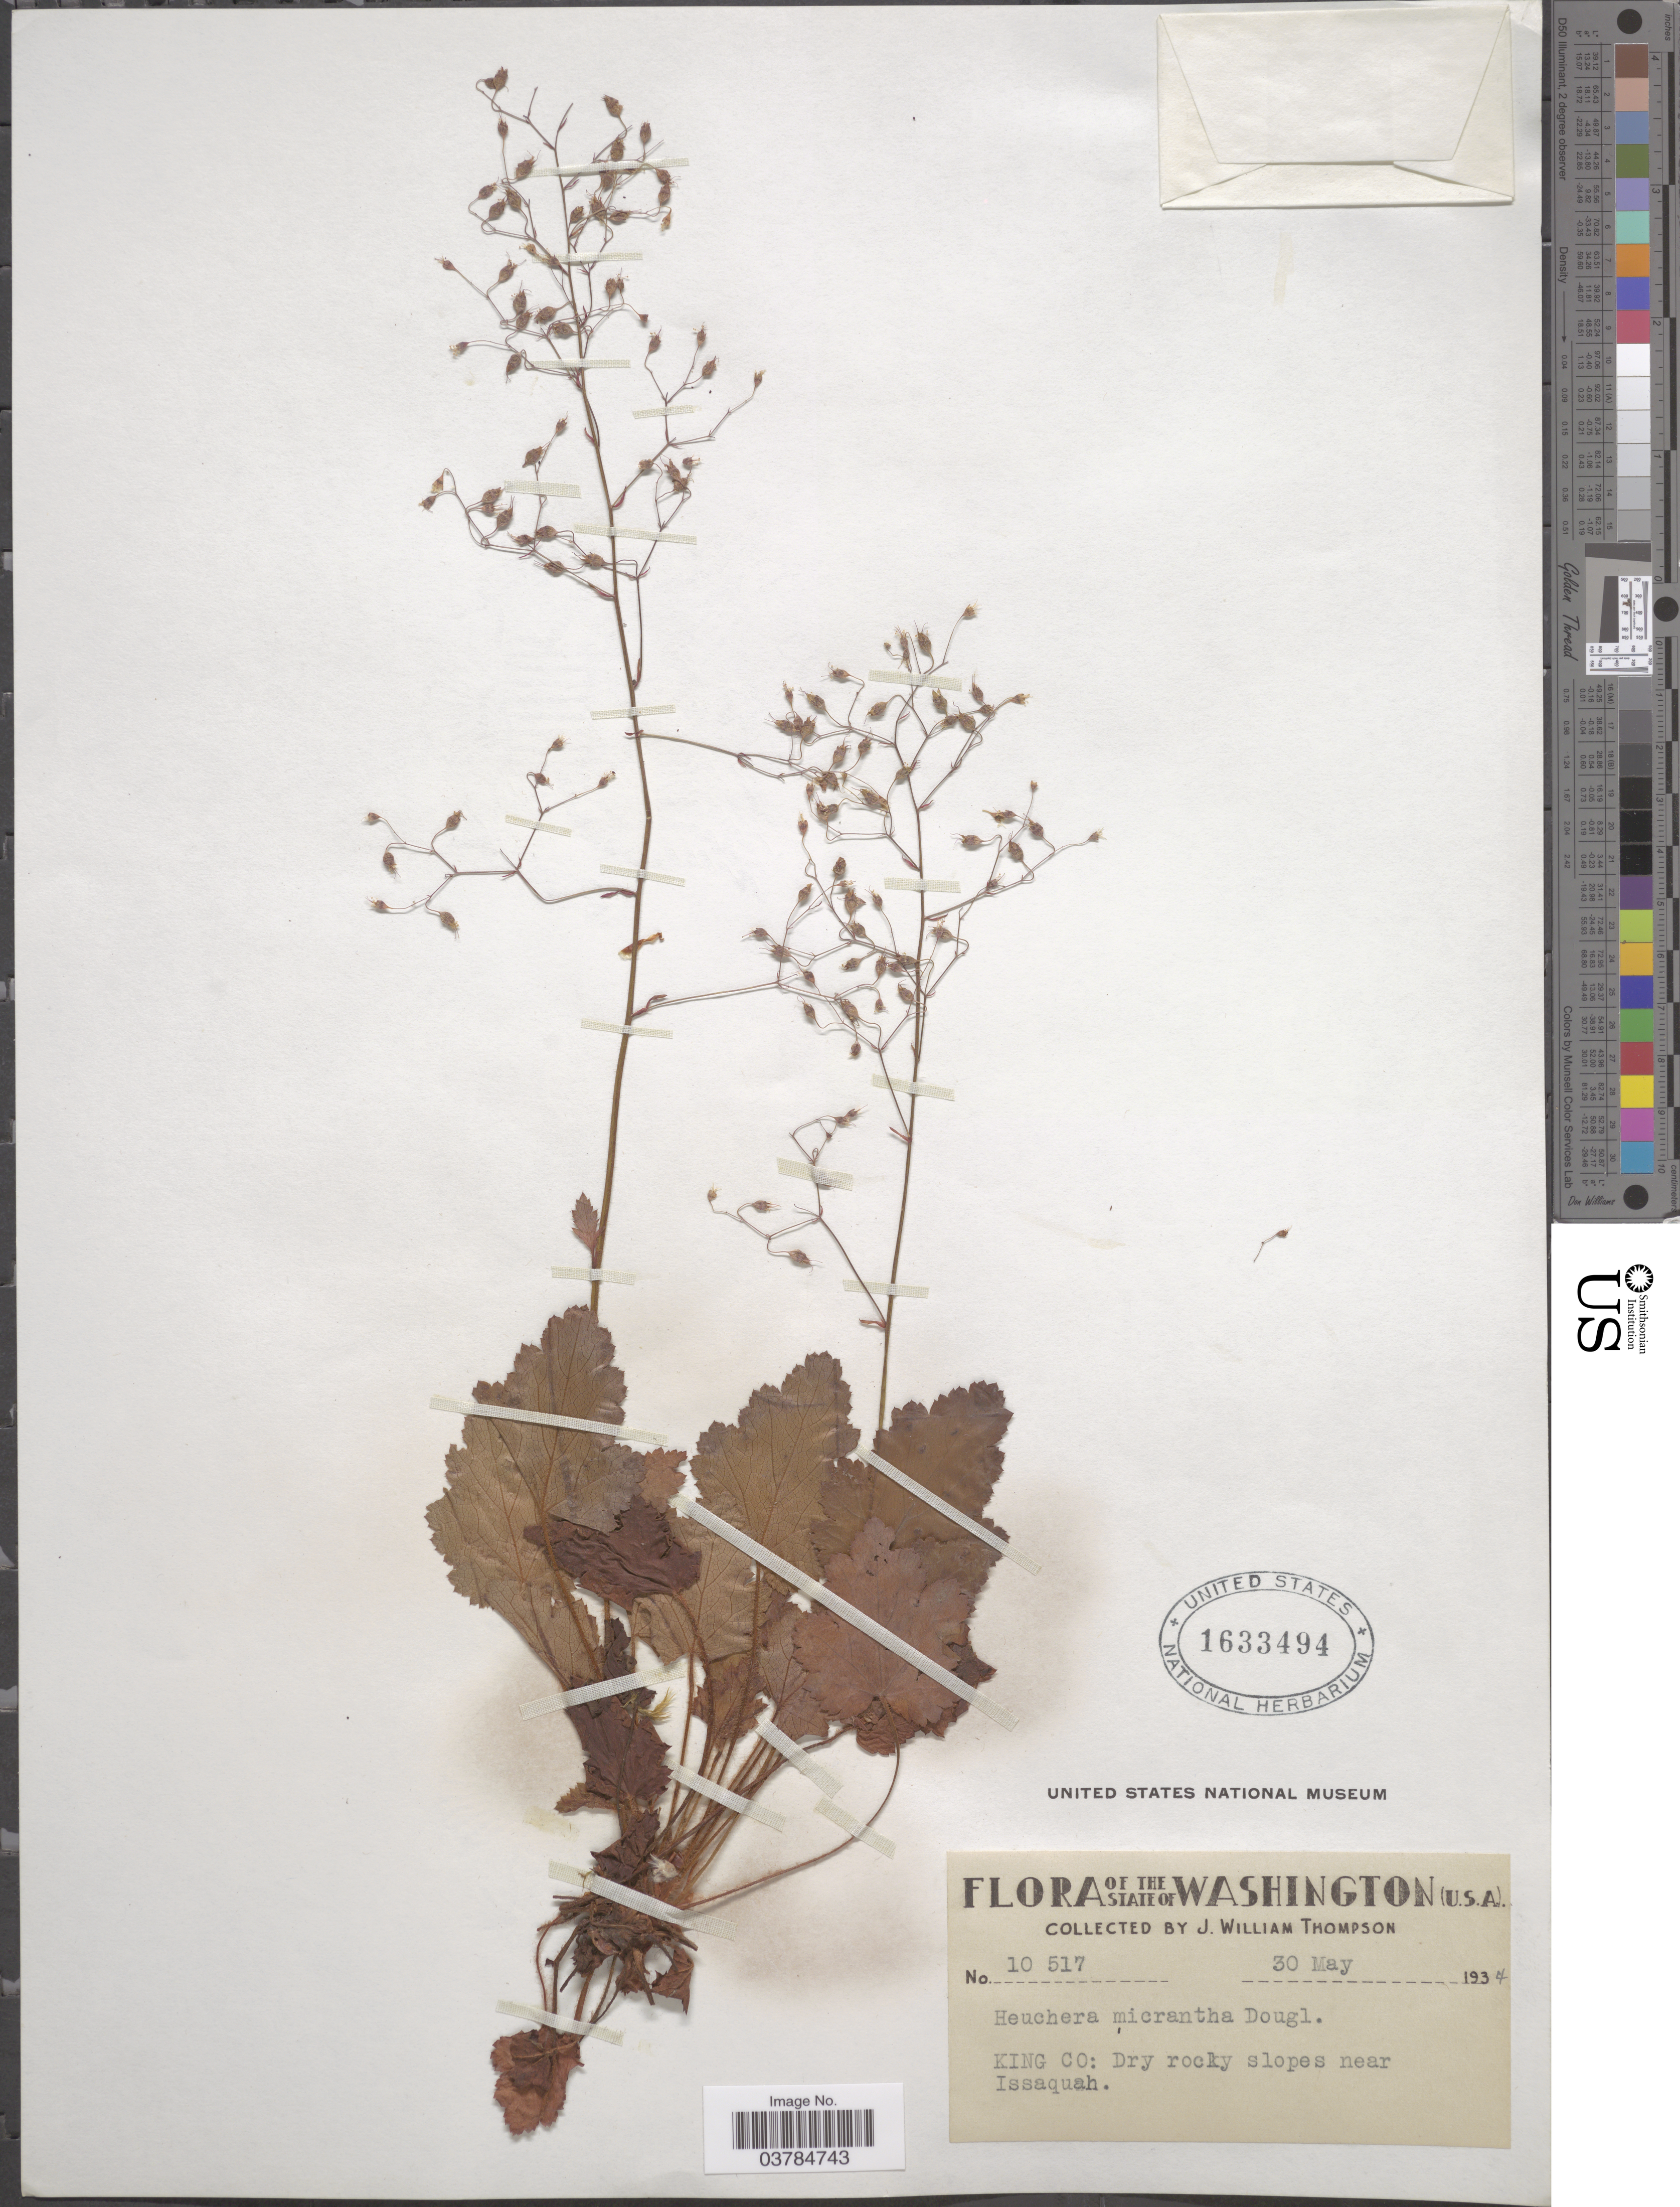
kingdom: Plantae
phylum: Tracheophyta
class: Magnoliopsida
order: Saxifragales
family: Saxifragaceae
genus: Heuchera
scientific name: Heuchera micrantha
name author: Douglas ex Lindl.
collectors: J. W. Thompson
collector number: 10517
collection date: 1934-05-30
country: United States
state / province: Washington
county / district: King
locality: King Co: Dry rocky slopes near Issaquah.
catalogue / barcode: US 1633494